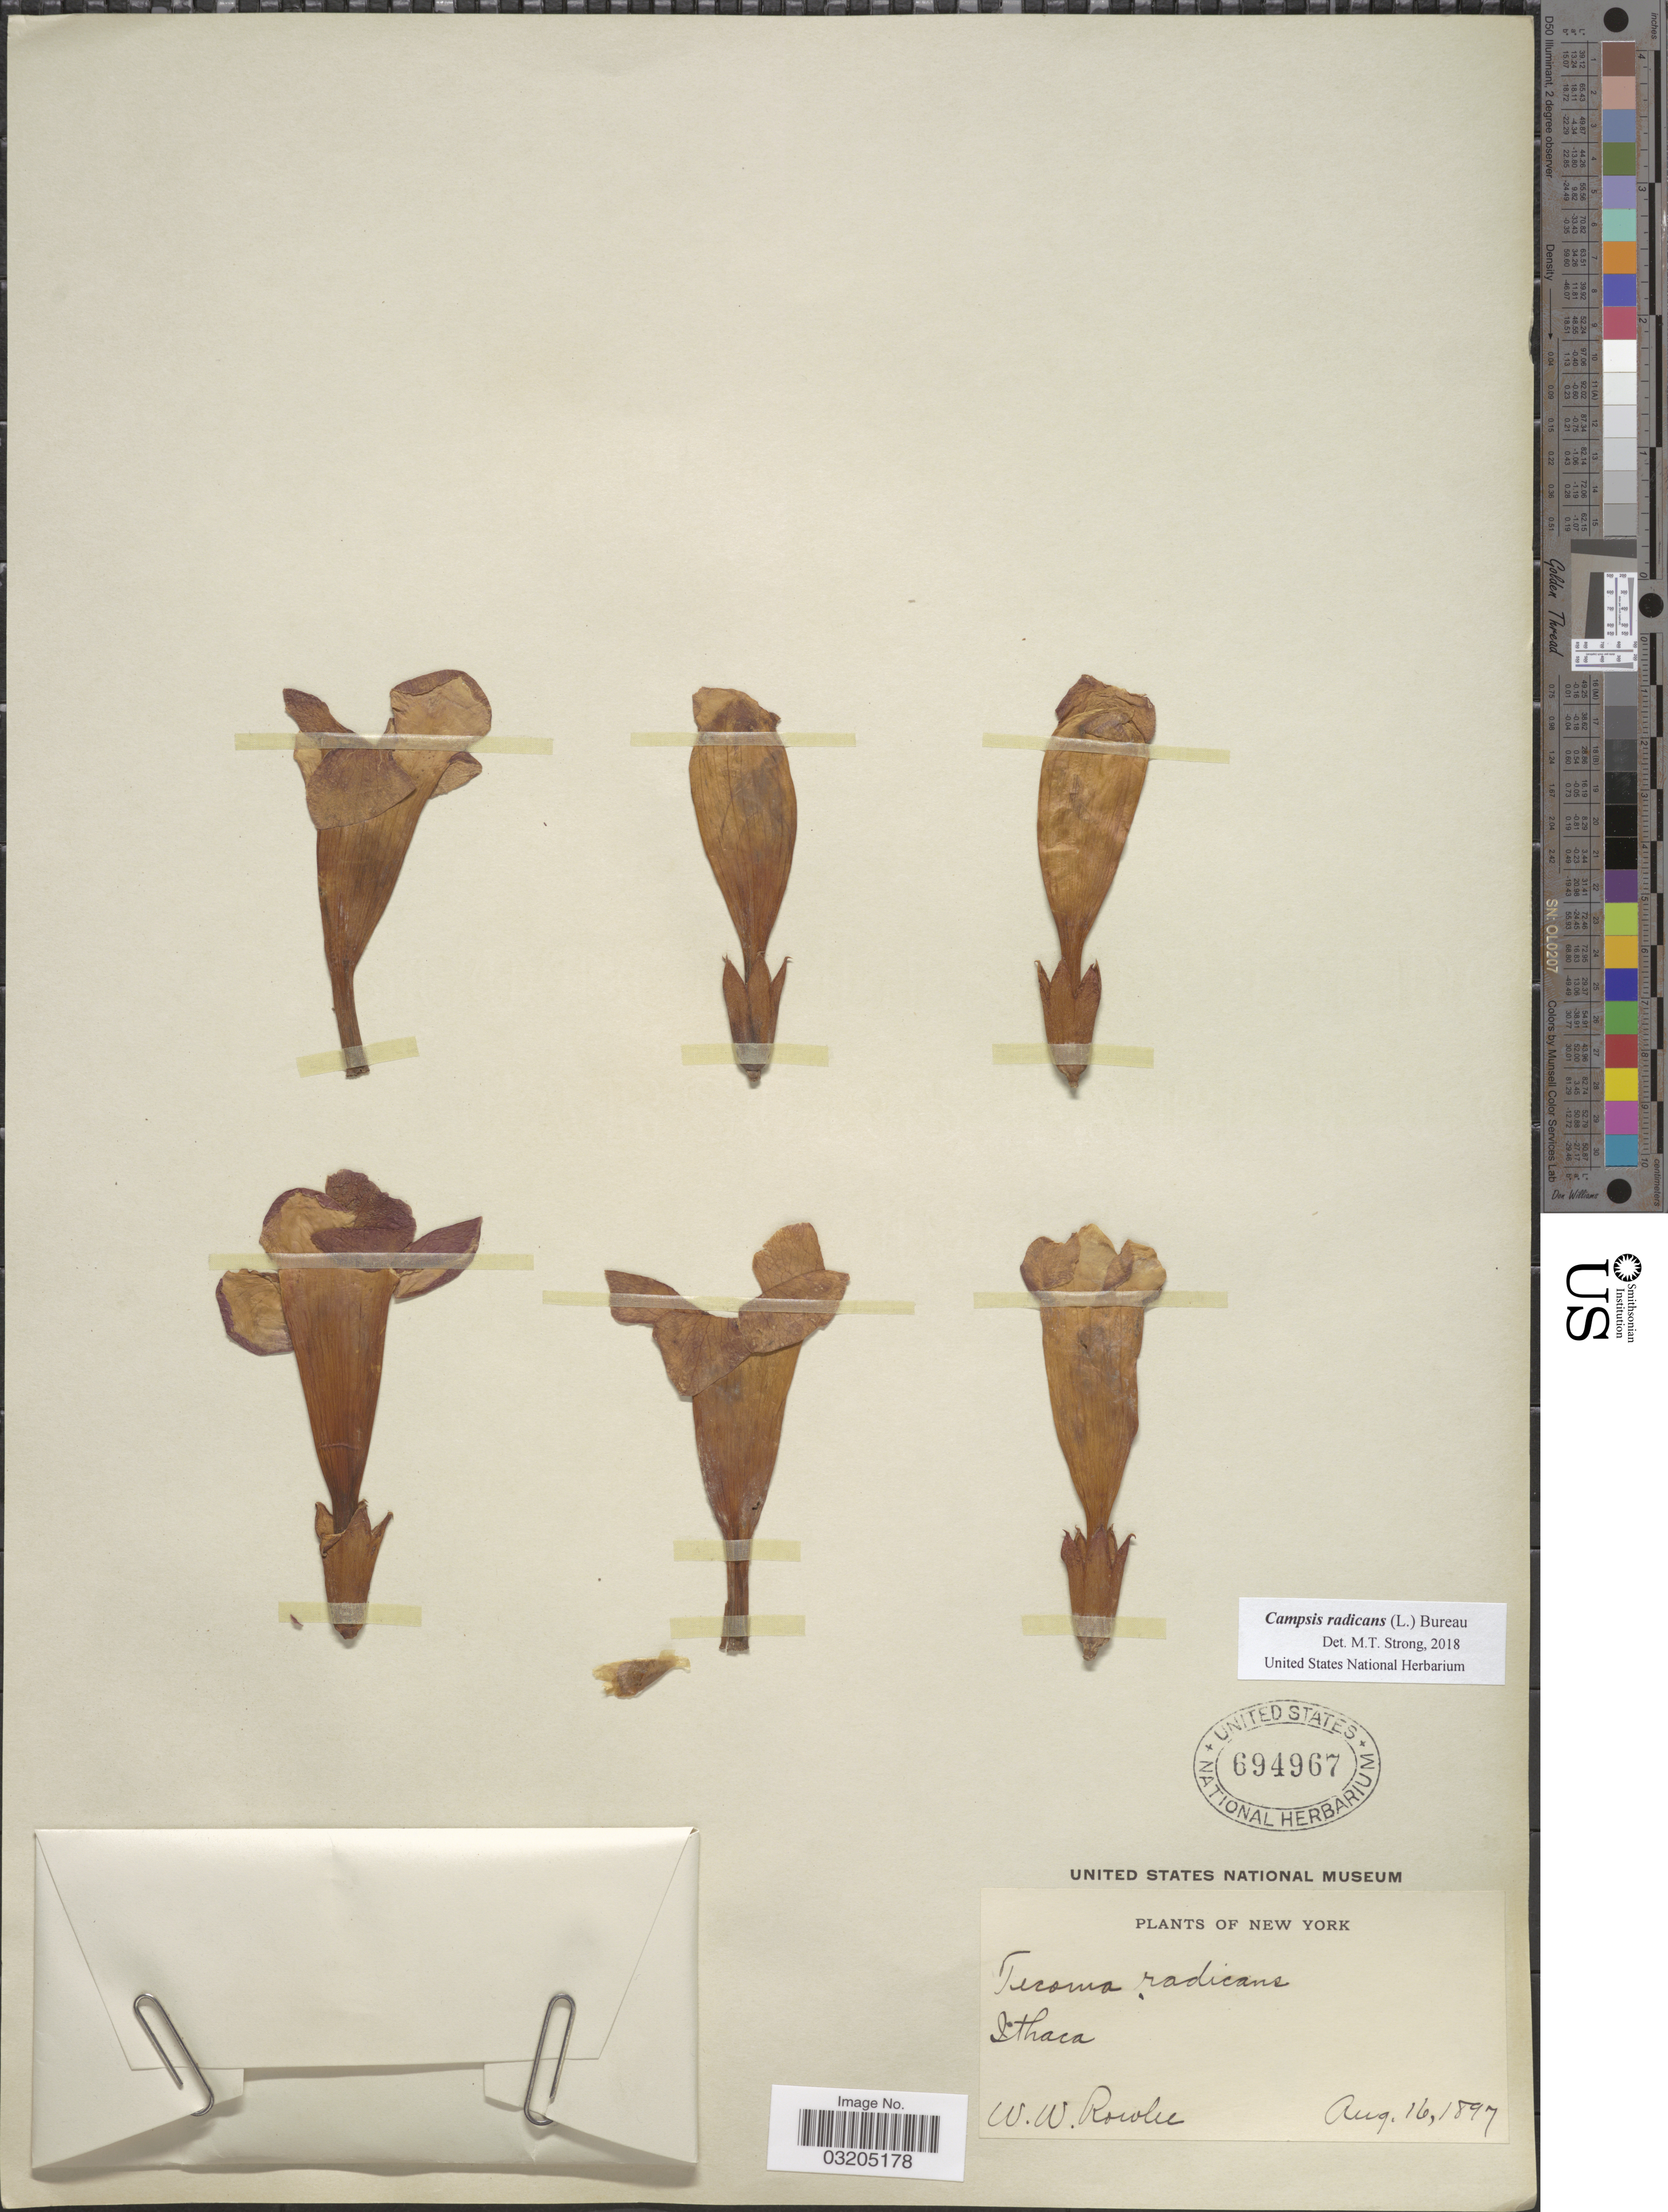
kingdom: Plantae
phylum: Tracheophyta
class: Magnoliopsida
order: Lamiales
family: Bignoniaceae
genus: Campsis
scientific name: Campsis radicans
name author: (L.) Seem.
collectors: W. W. Rowlee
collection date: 1897-08-16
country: United States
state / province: New York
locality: Ithaca.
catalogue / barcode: US 694967